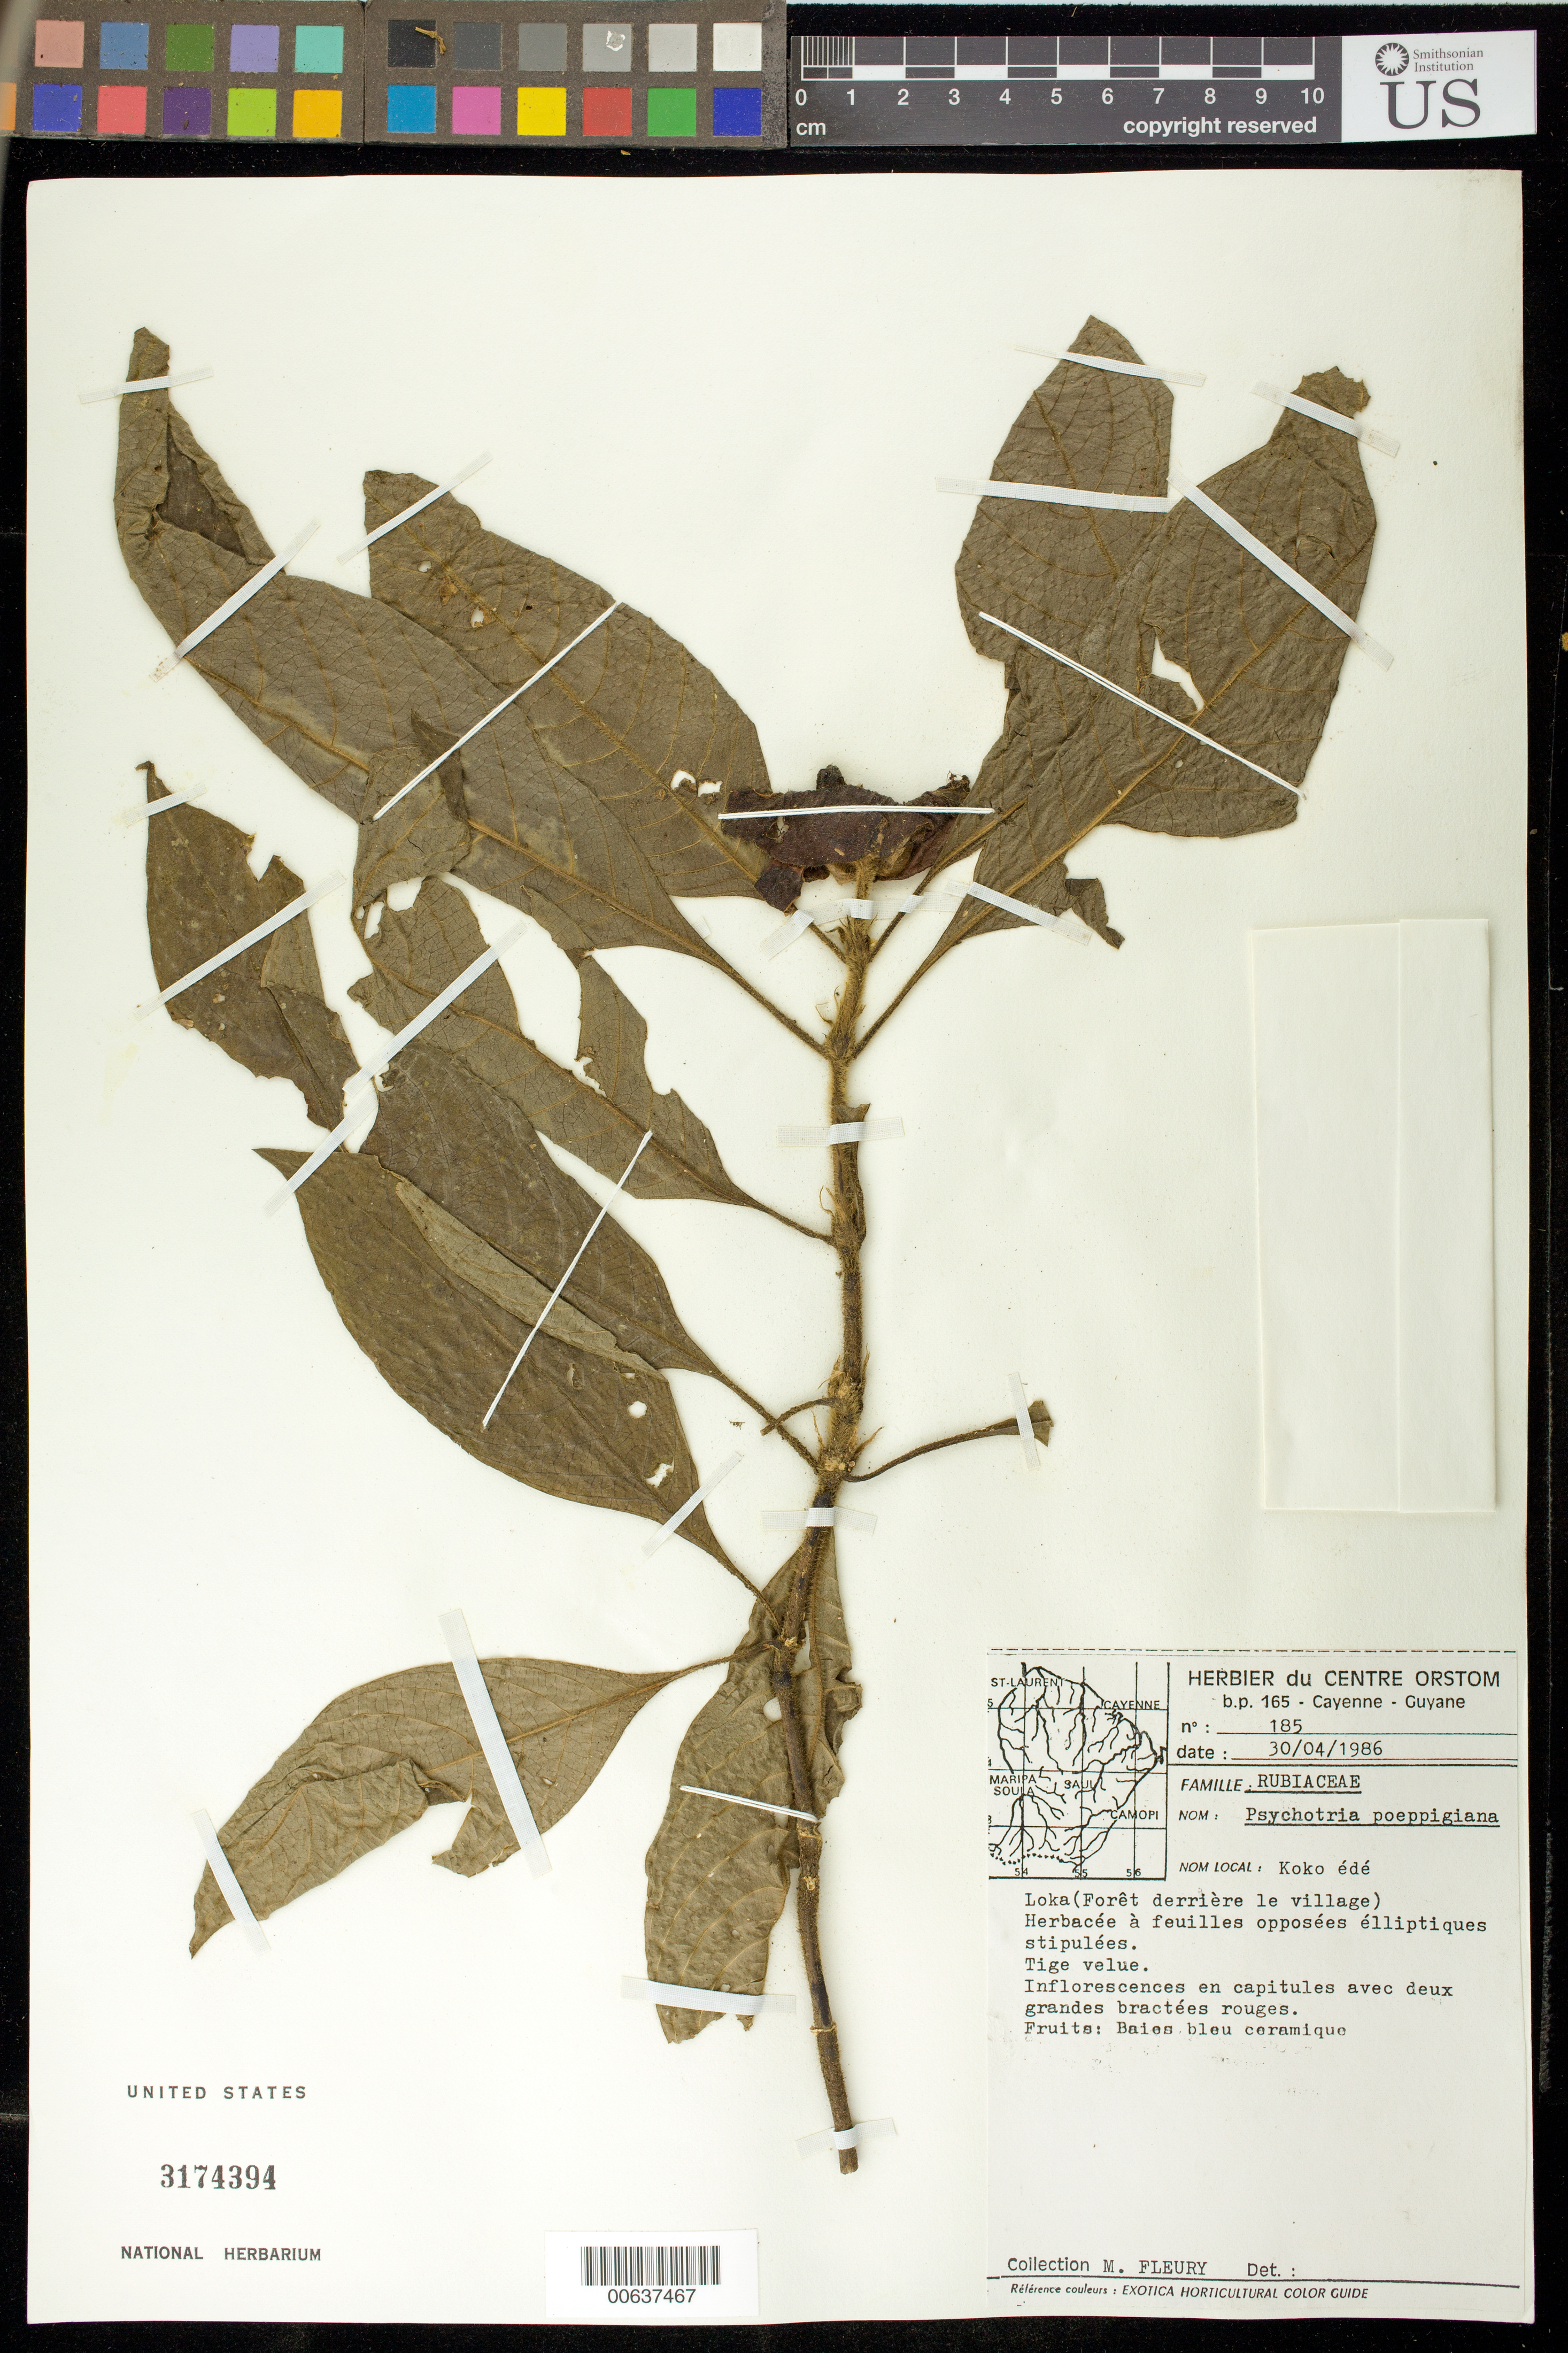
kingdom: Plantae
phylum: Tracheophyta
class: Magnoliopsida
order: Gentianales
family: Rubiaceae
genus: Palicourea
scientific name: Palicourea tomentosa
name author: (Aubl.) Borhidi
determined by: Kirkbride, J. H., Jr.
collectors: M. Fleury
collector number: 185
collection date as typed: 30-Apr-86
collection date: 1986-04-30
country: French Guiana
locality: Village Boni de Loca; Loka (foret derriere le village)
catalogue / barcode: US 3174394